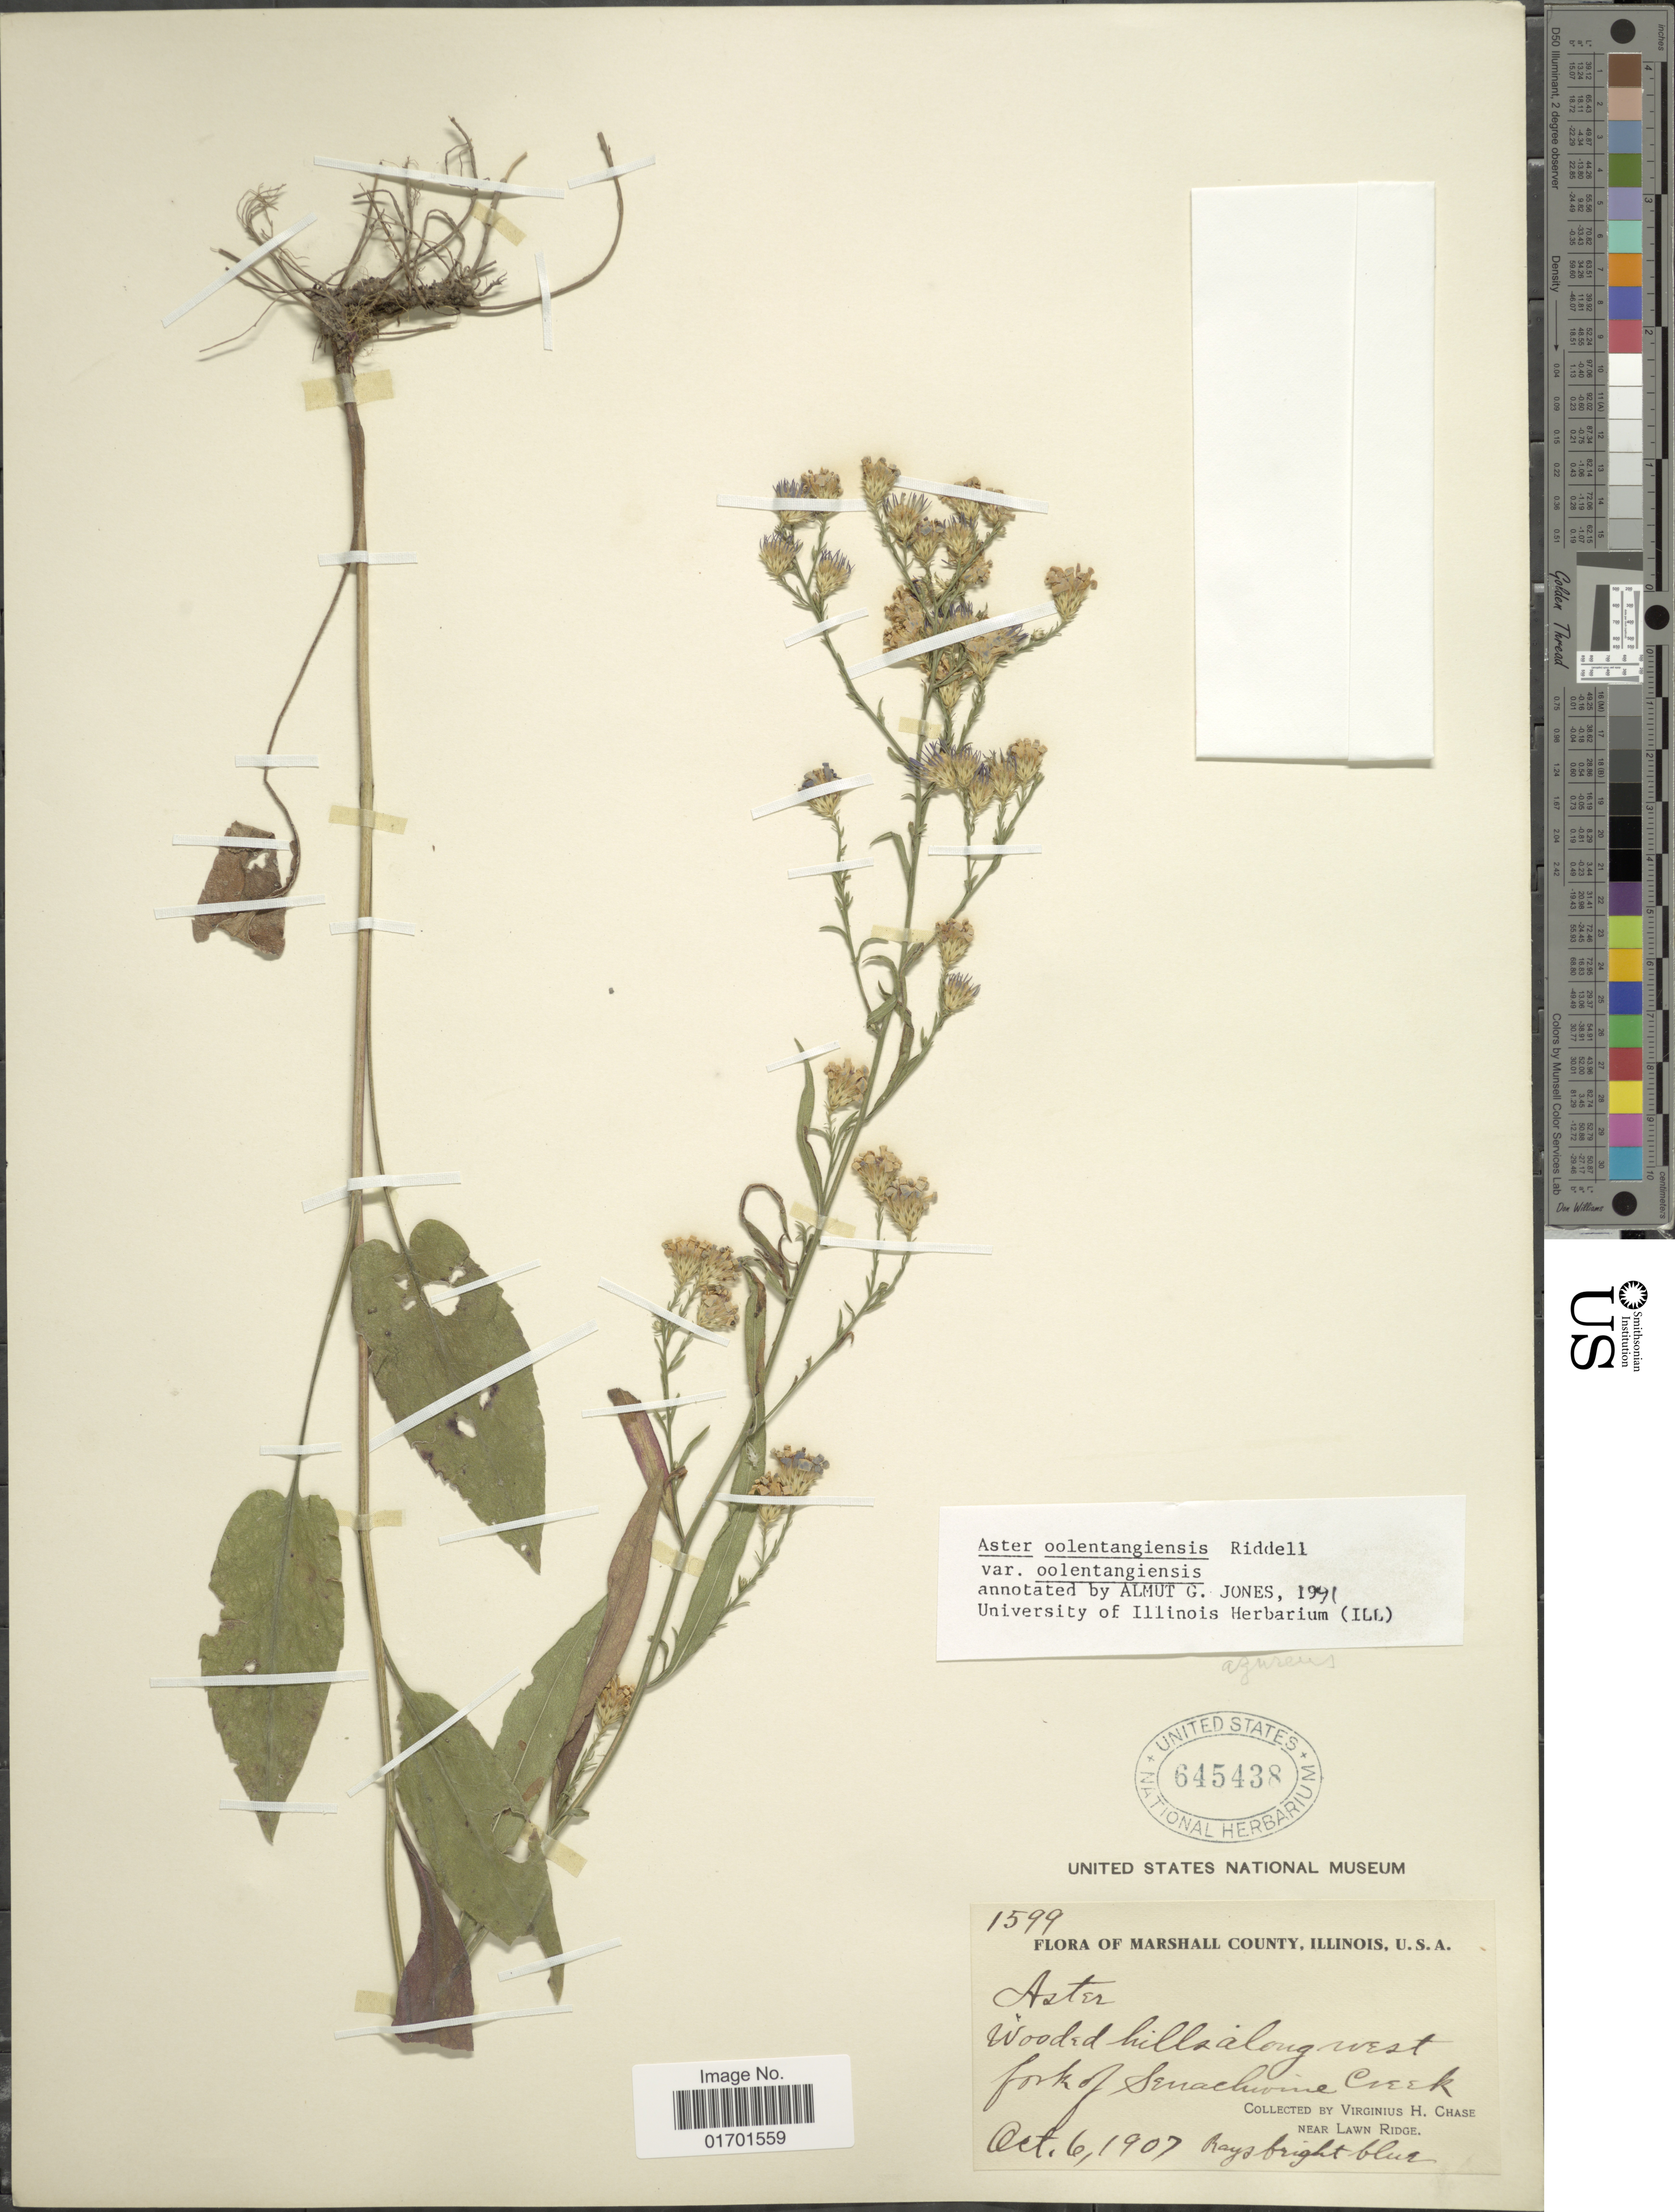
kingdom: Plantae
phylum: Tracheophyta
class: Magnoliopsida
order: Asterales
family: Asteraceae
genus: Symphyotrichum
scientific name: Symphyotrichum oolentangiense var. oolentangiense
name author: G.L. Nesom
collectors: V. H. Chase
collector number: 1599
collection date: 1907-10-06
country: United States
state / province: Illinois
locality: Marshall County, west fork of Senachione Creek, near lawn Ridge.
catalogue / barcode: US 645438